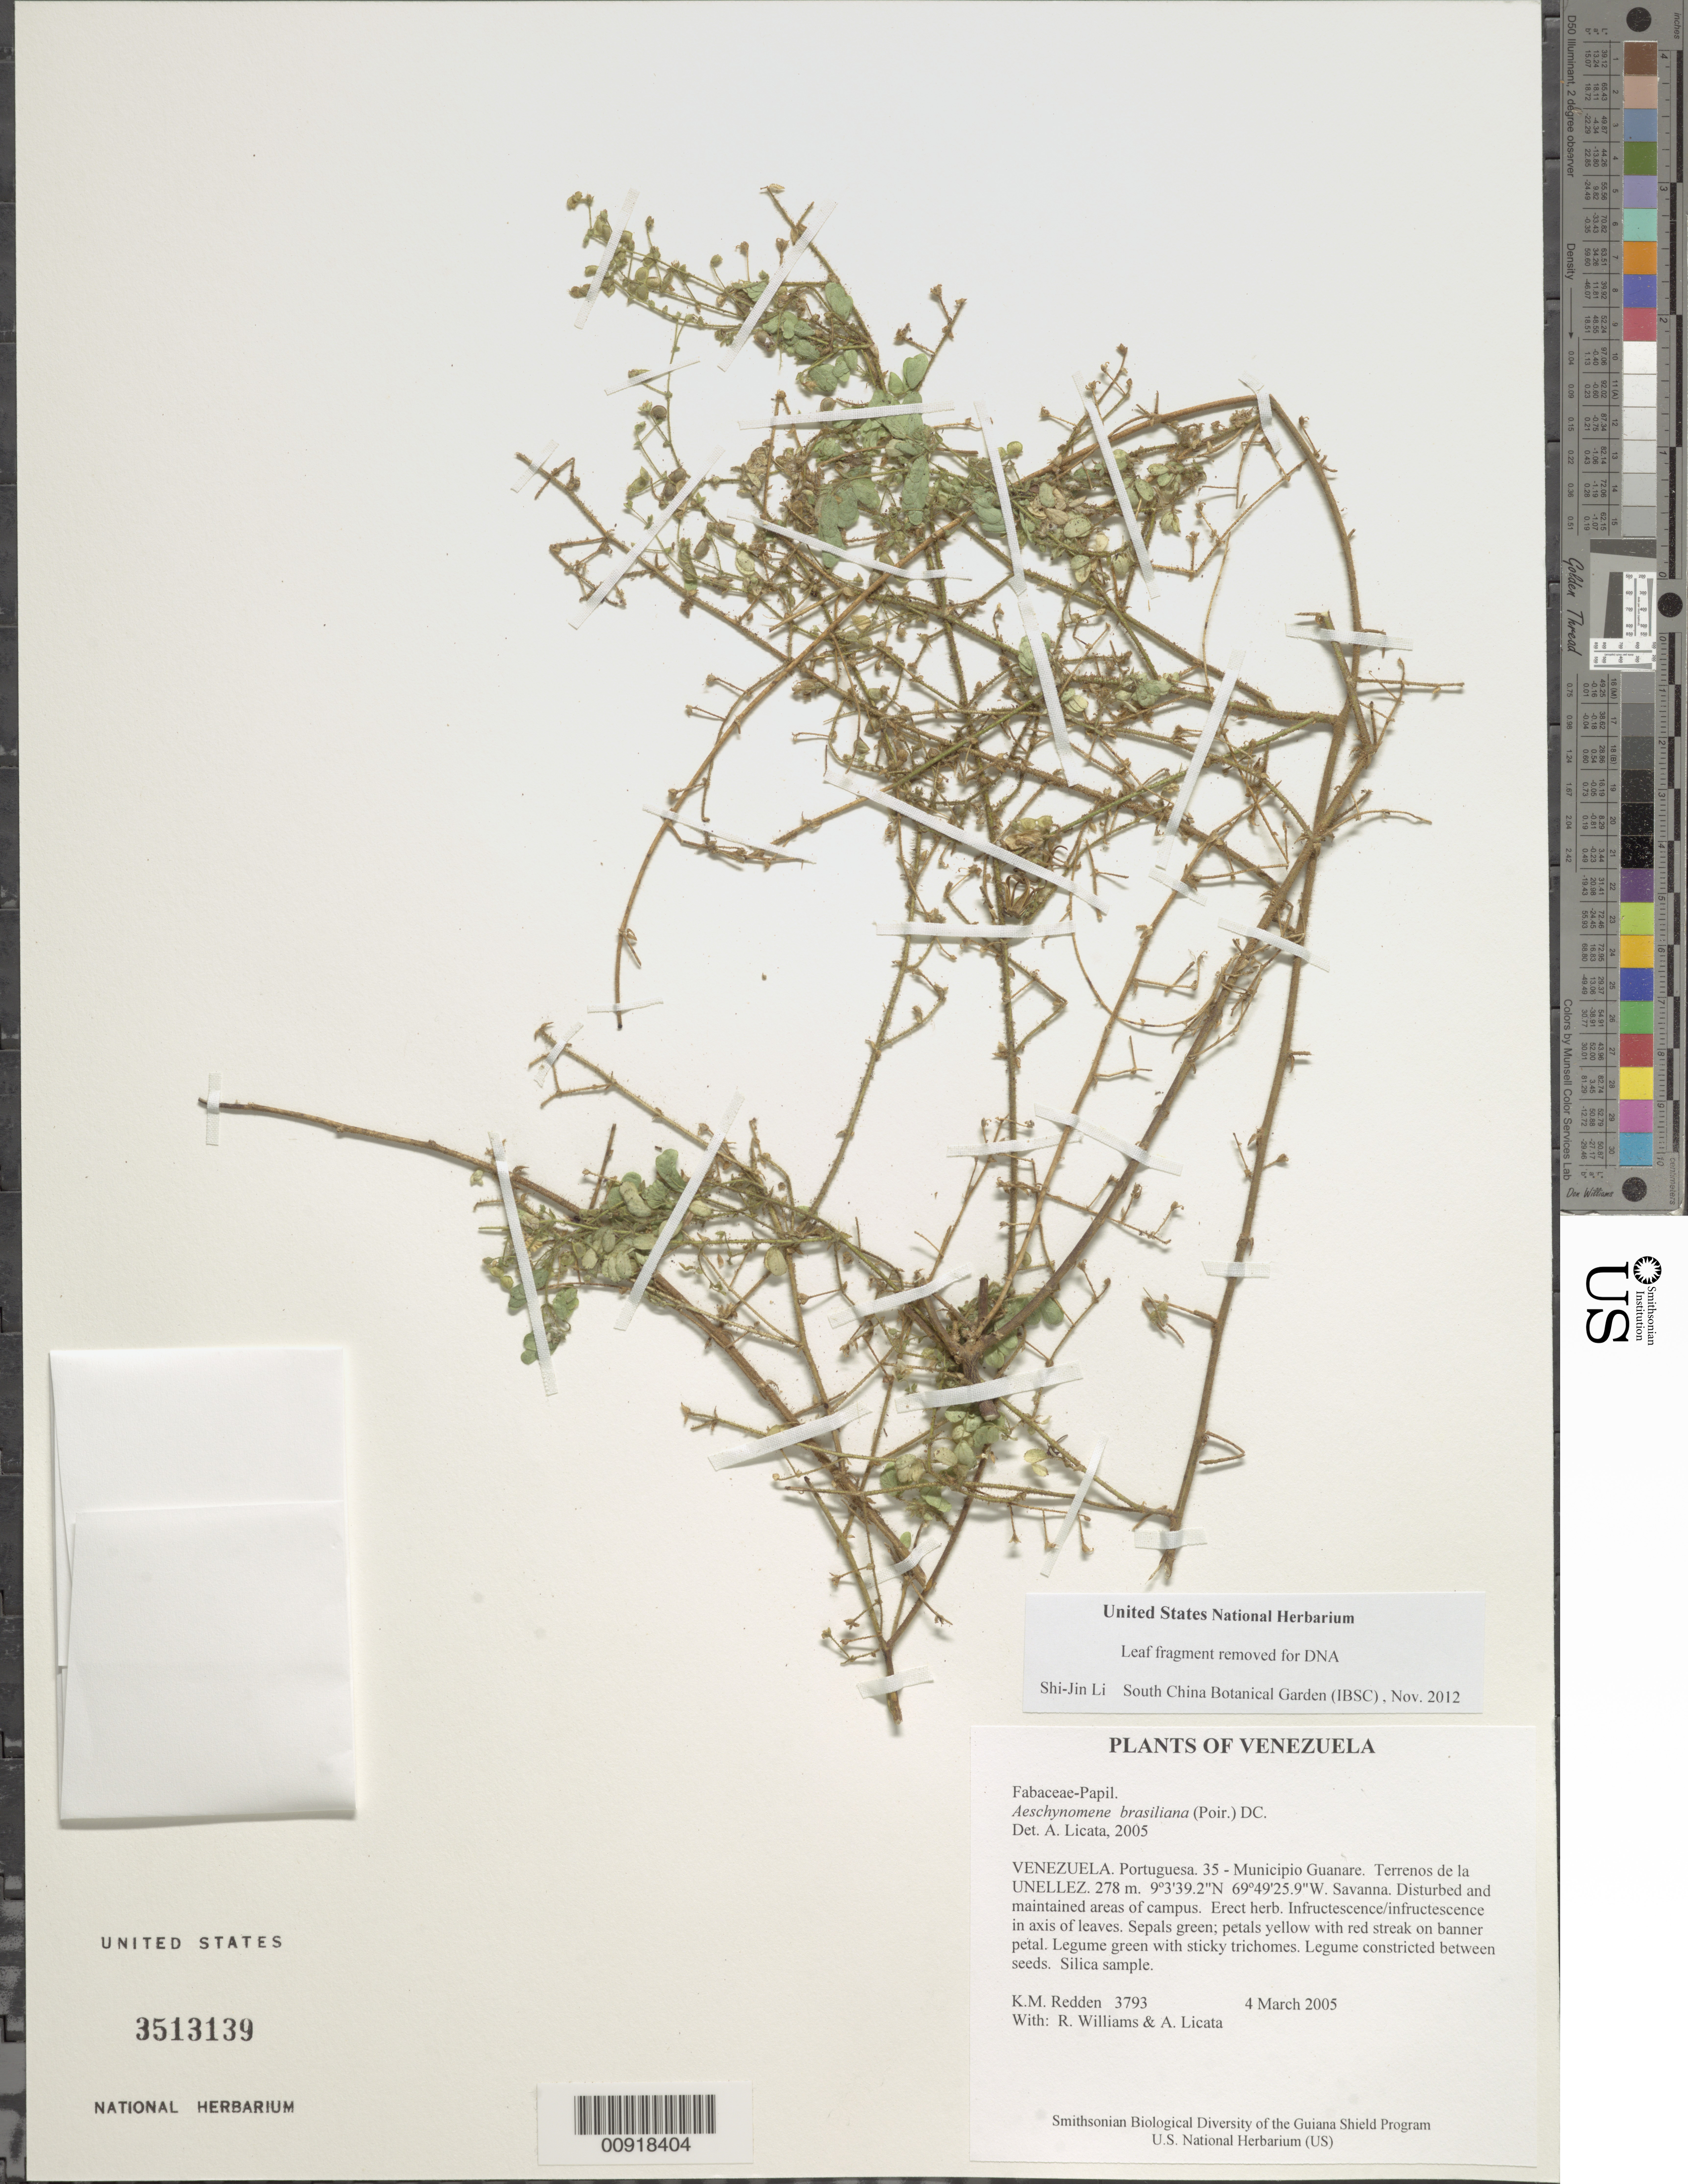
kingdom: Plantae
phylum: Tracheophyta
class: Magnoliopsida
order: Fabales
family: Fabaceae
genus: Aeschynomene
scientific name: Aeschynomene brasiliana var. brasiliana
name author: (Poir.) DC.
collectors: K. M. Redden, R. Williams & A. Licata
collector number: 3793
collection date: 2005-03-04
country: Venezuela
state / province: Portuguesa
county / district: Guanare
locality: Terrenos de la UNELLEZ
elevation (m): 278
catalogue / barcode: US 3513139